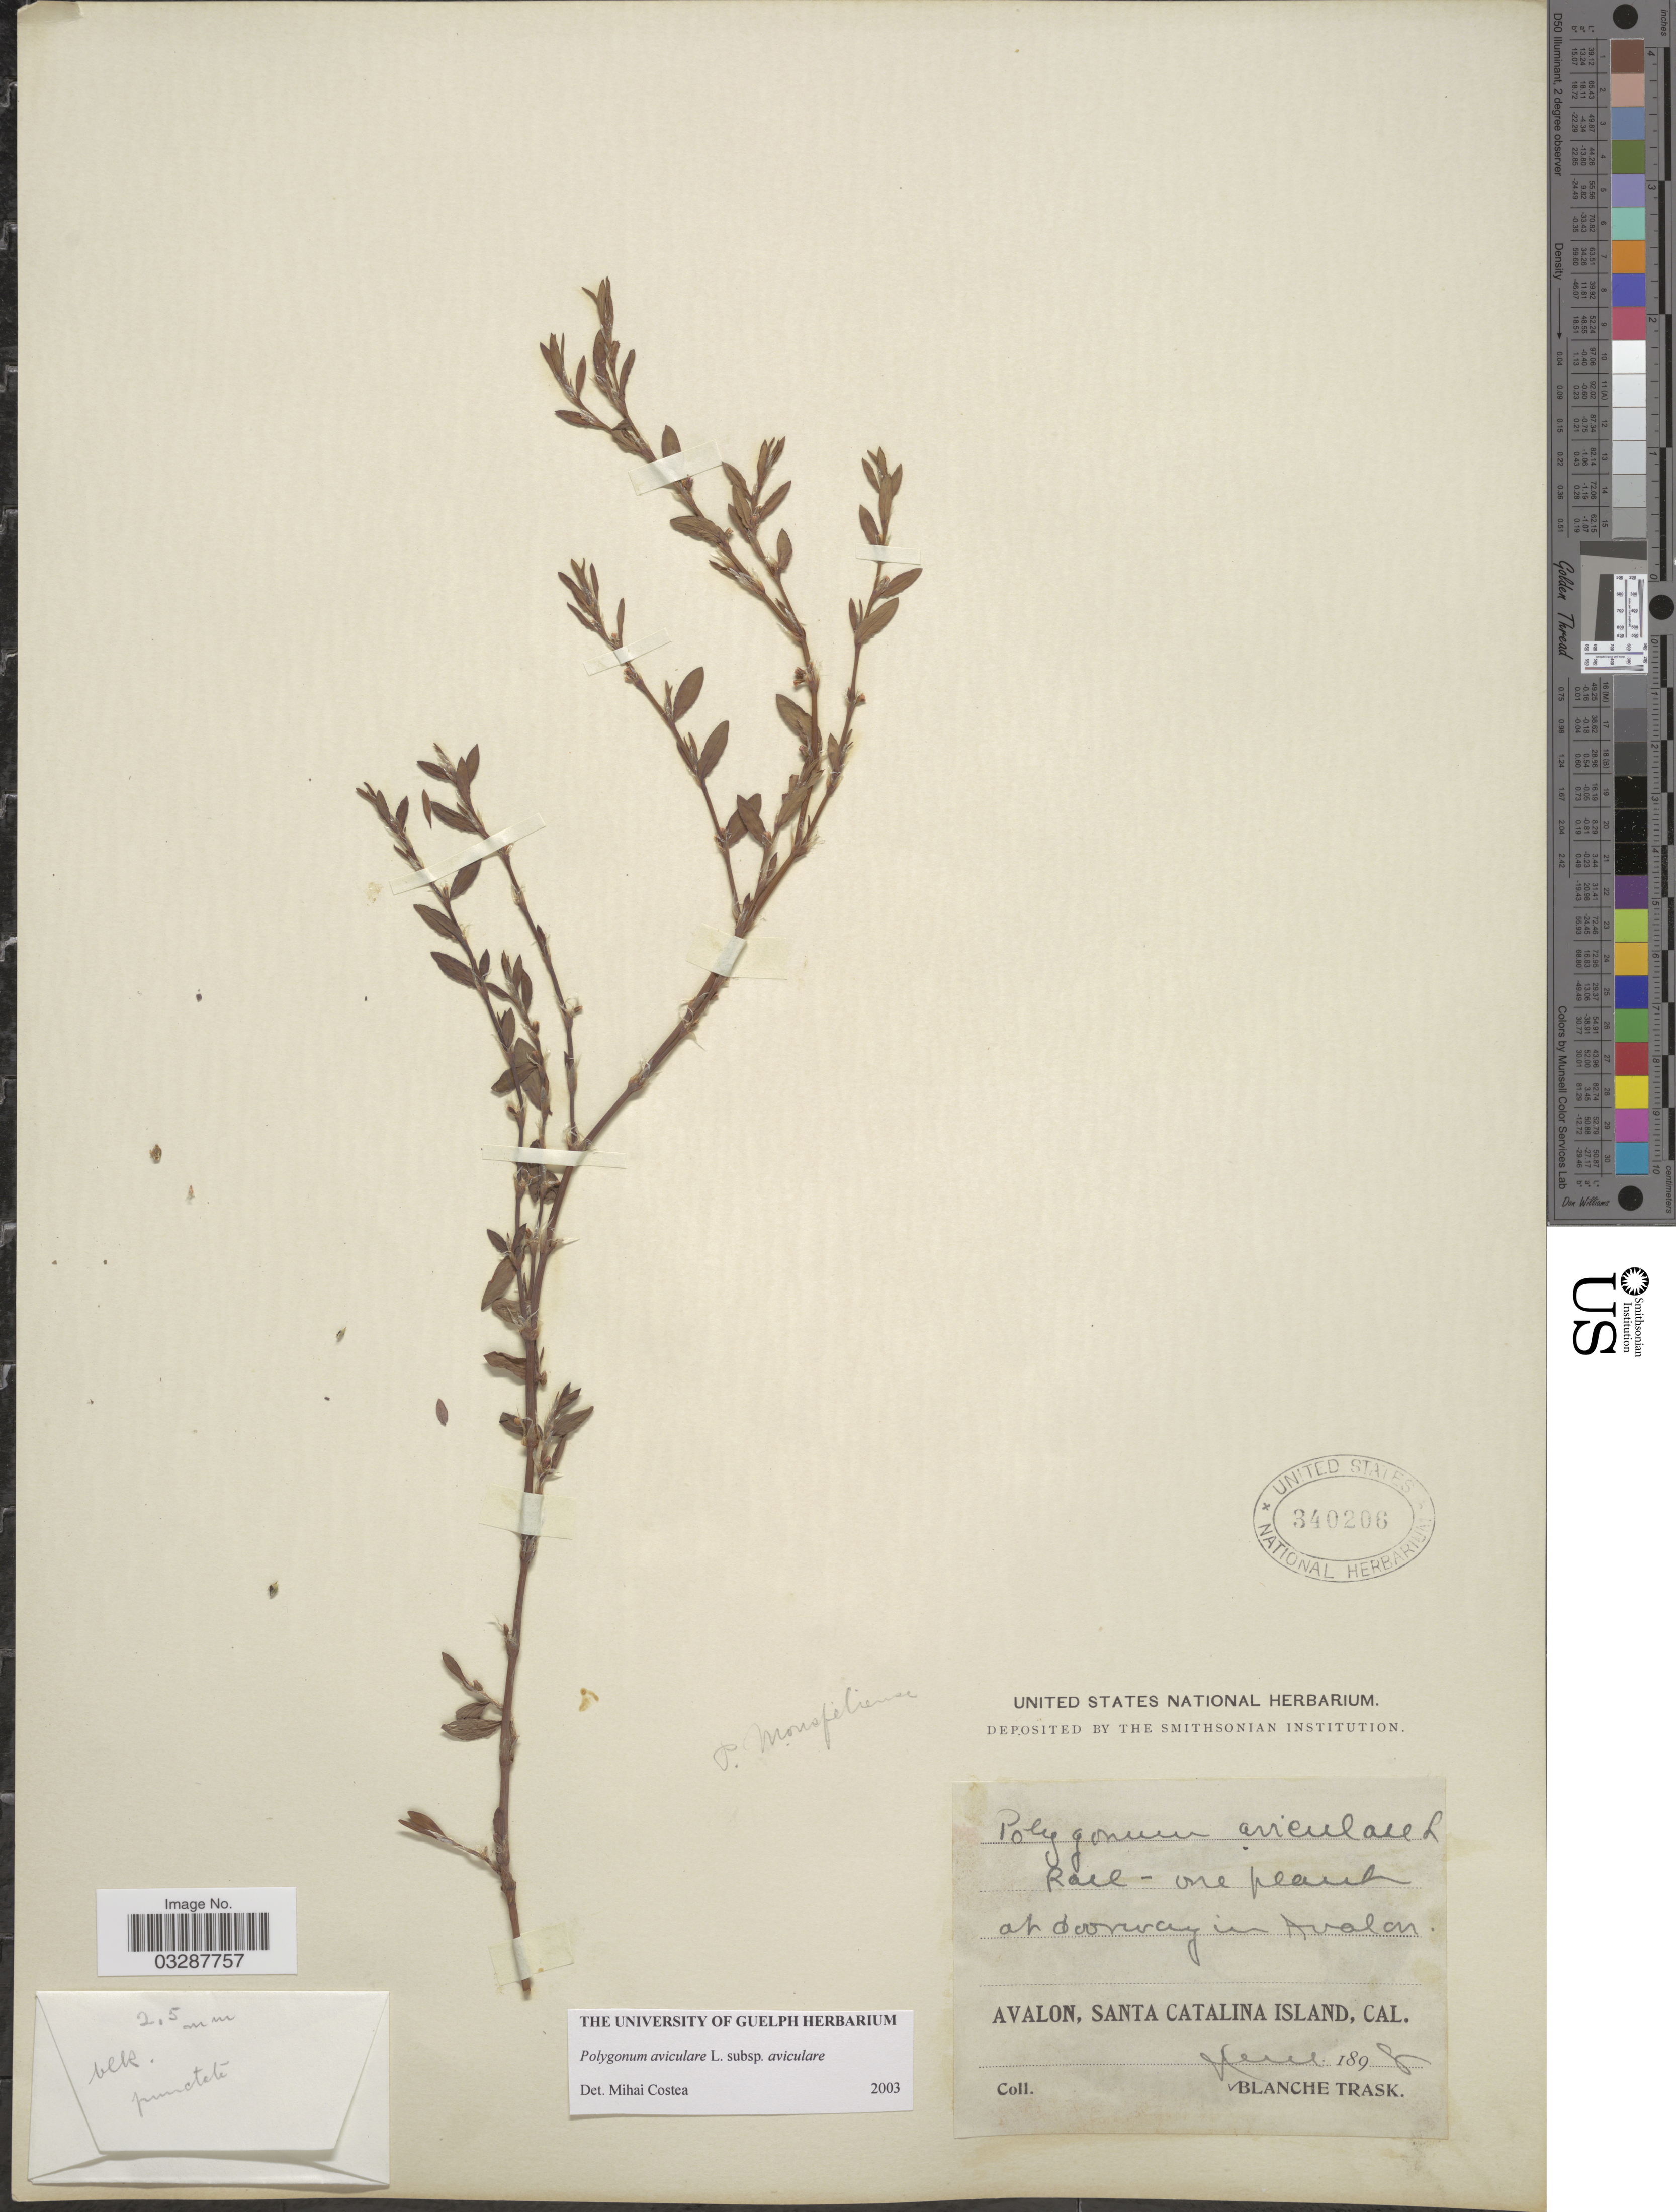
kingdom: Plantae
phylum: Tracheophyta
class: Magnoliopsida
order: Caryophyllales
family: Polygonaceae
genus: Polygonum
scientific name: Polygonum aviculare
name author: L.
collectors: B. Trask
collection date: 1898-06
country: United States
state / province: California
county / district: Los Angeles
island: Santa Catalina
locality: At doorway in Avalon. Avalon, Santa Catalina Island.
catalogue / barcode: US 340206